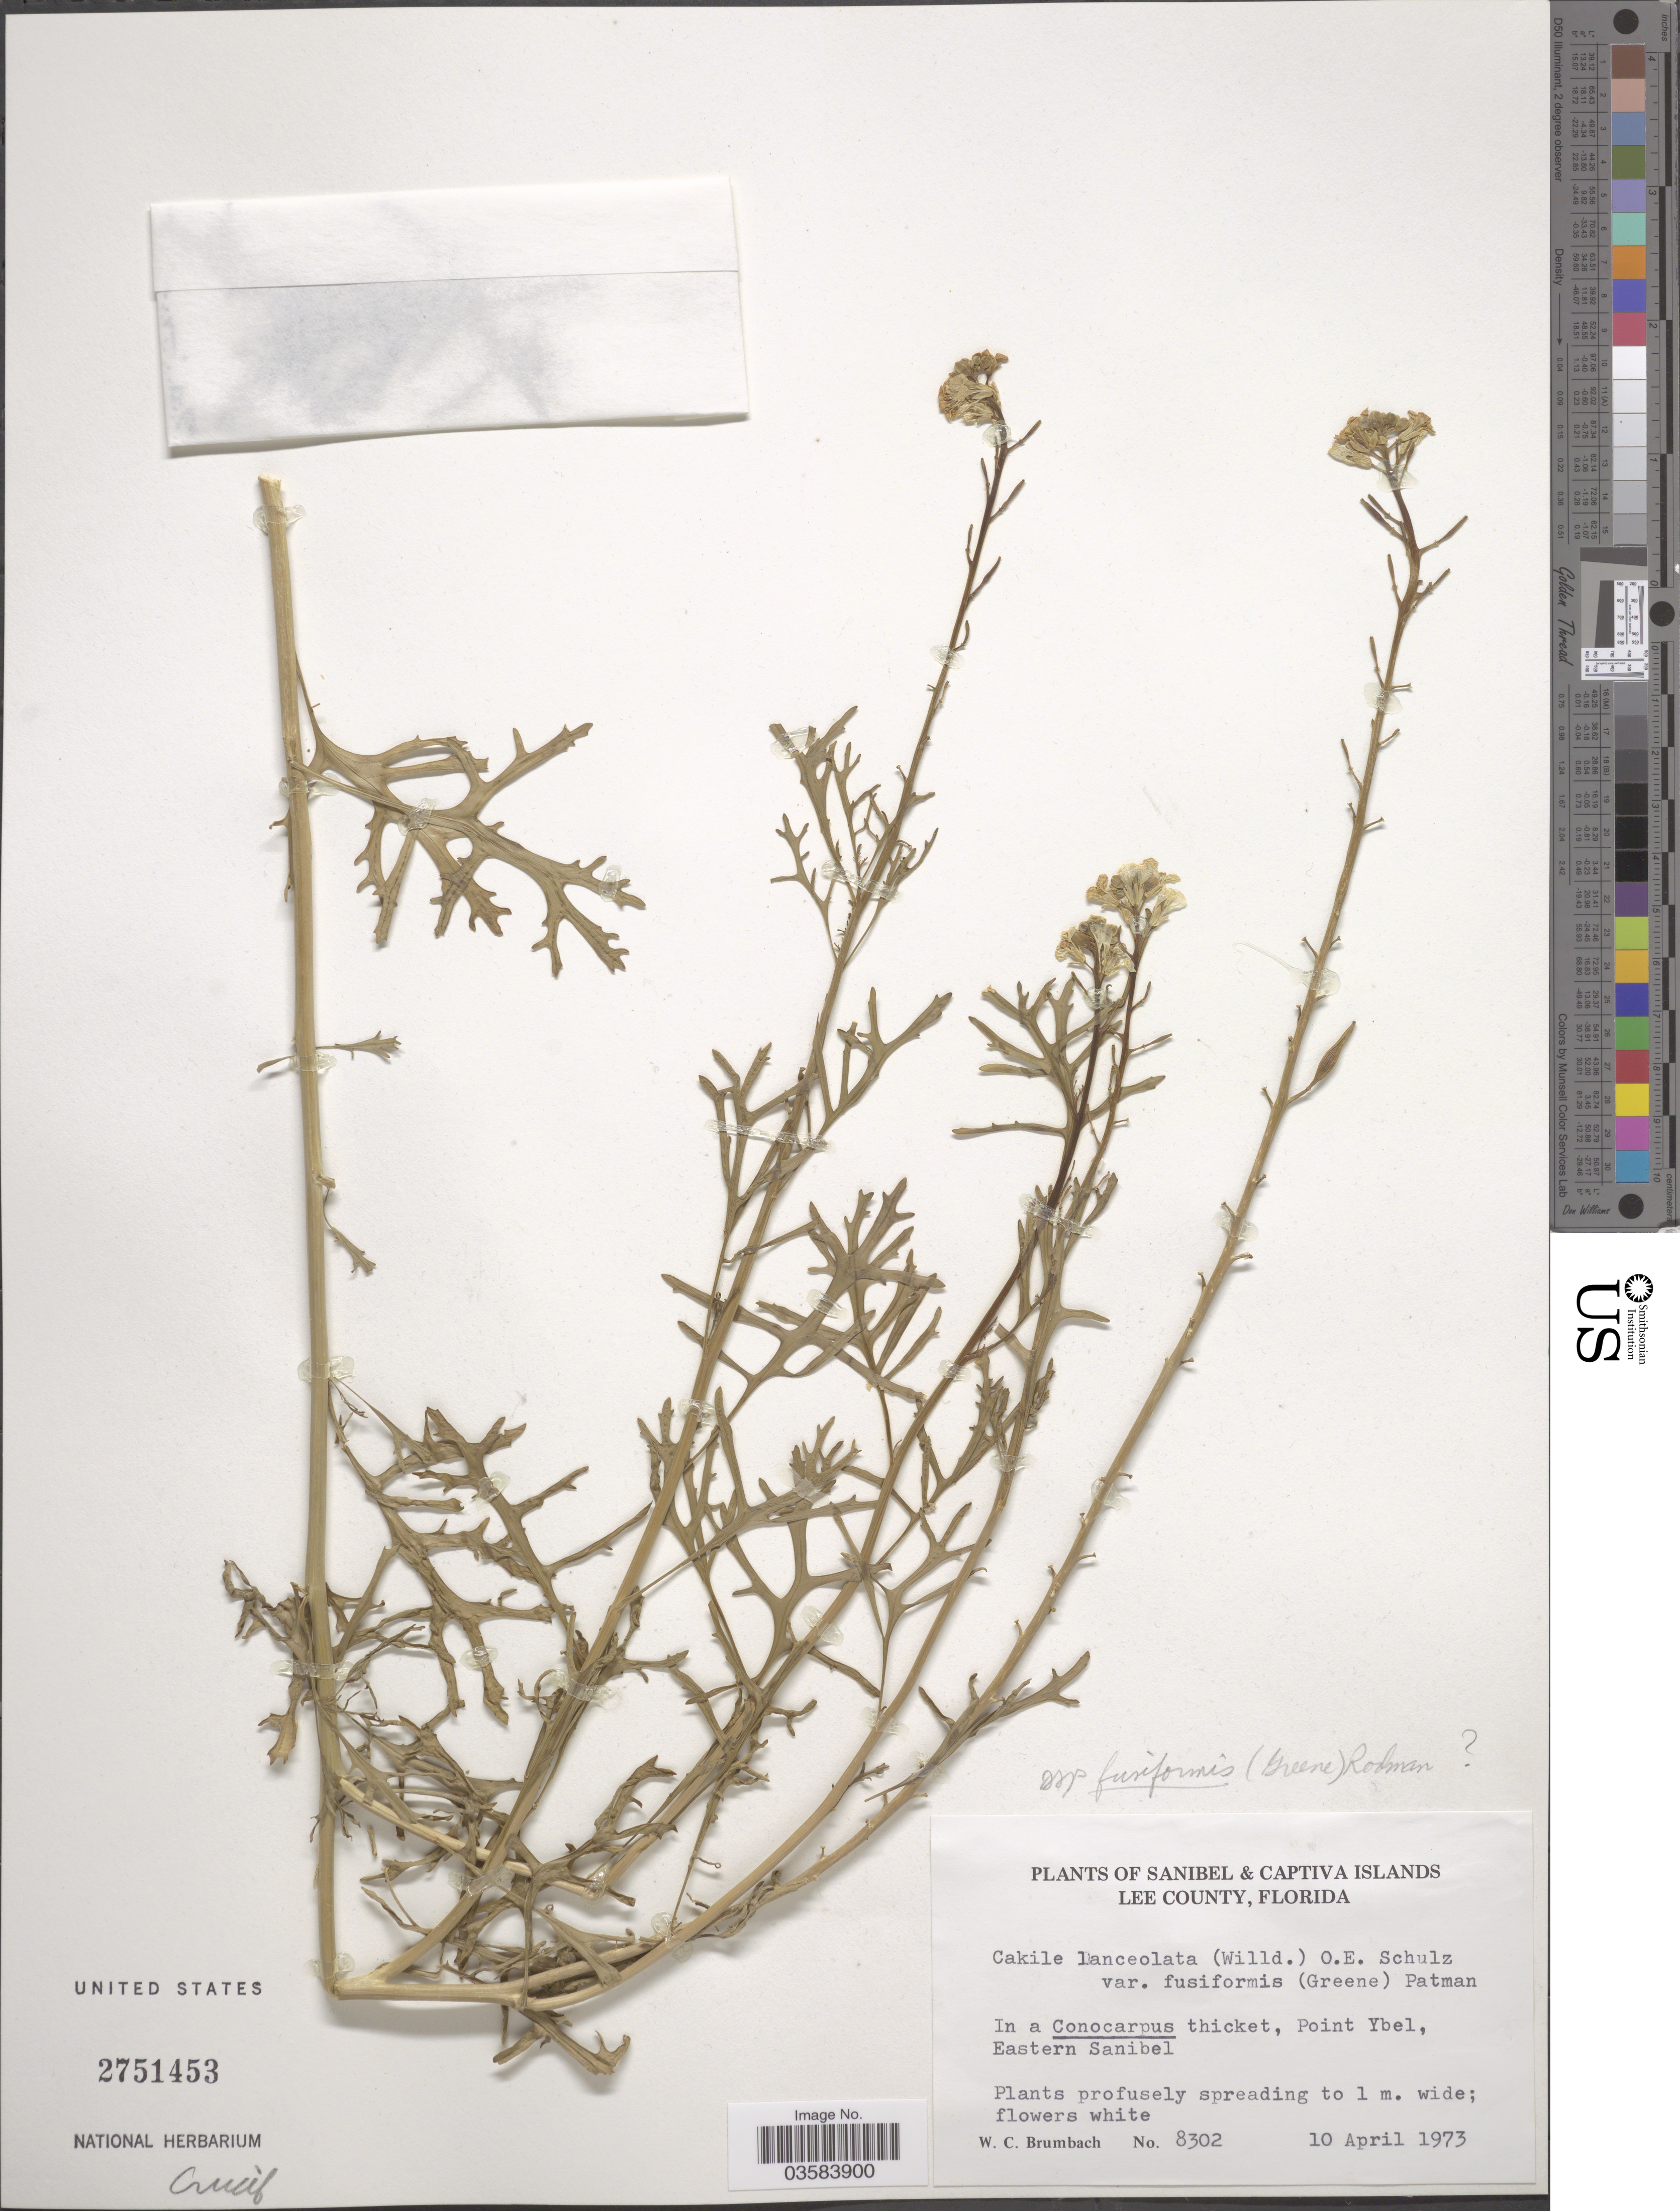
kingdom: Plantae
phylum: Tracheophyta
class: Magnoliopsida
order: Brassicales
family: Brassicaceae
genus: Cakile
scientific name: Cakile lanceolata subsp. fusiformis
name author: (Greene) Rodman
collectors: W. C. Brumbach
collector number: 8302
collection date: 1973-04-10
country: United States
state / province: Florida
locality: Sanibel & Captiva Islands Lee County. Point Ybel, Eastern Sanibel.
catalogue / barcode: US 2751453